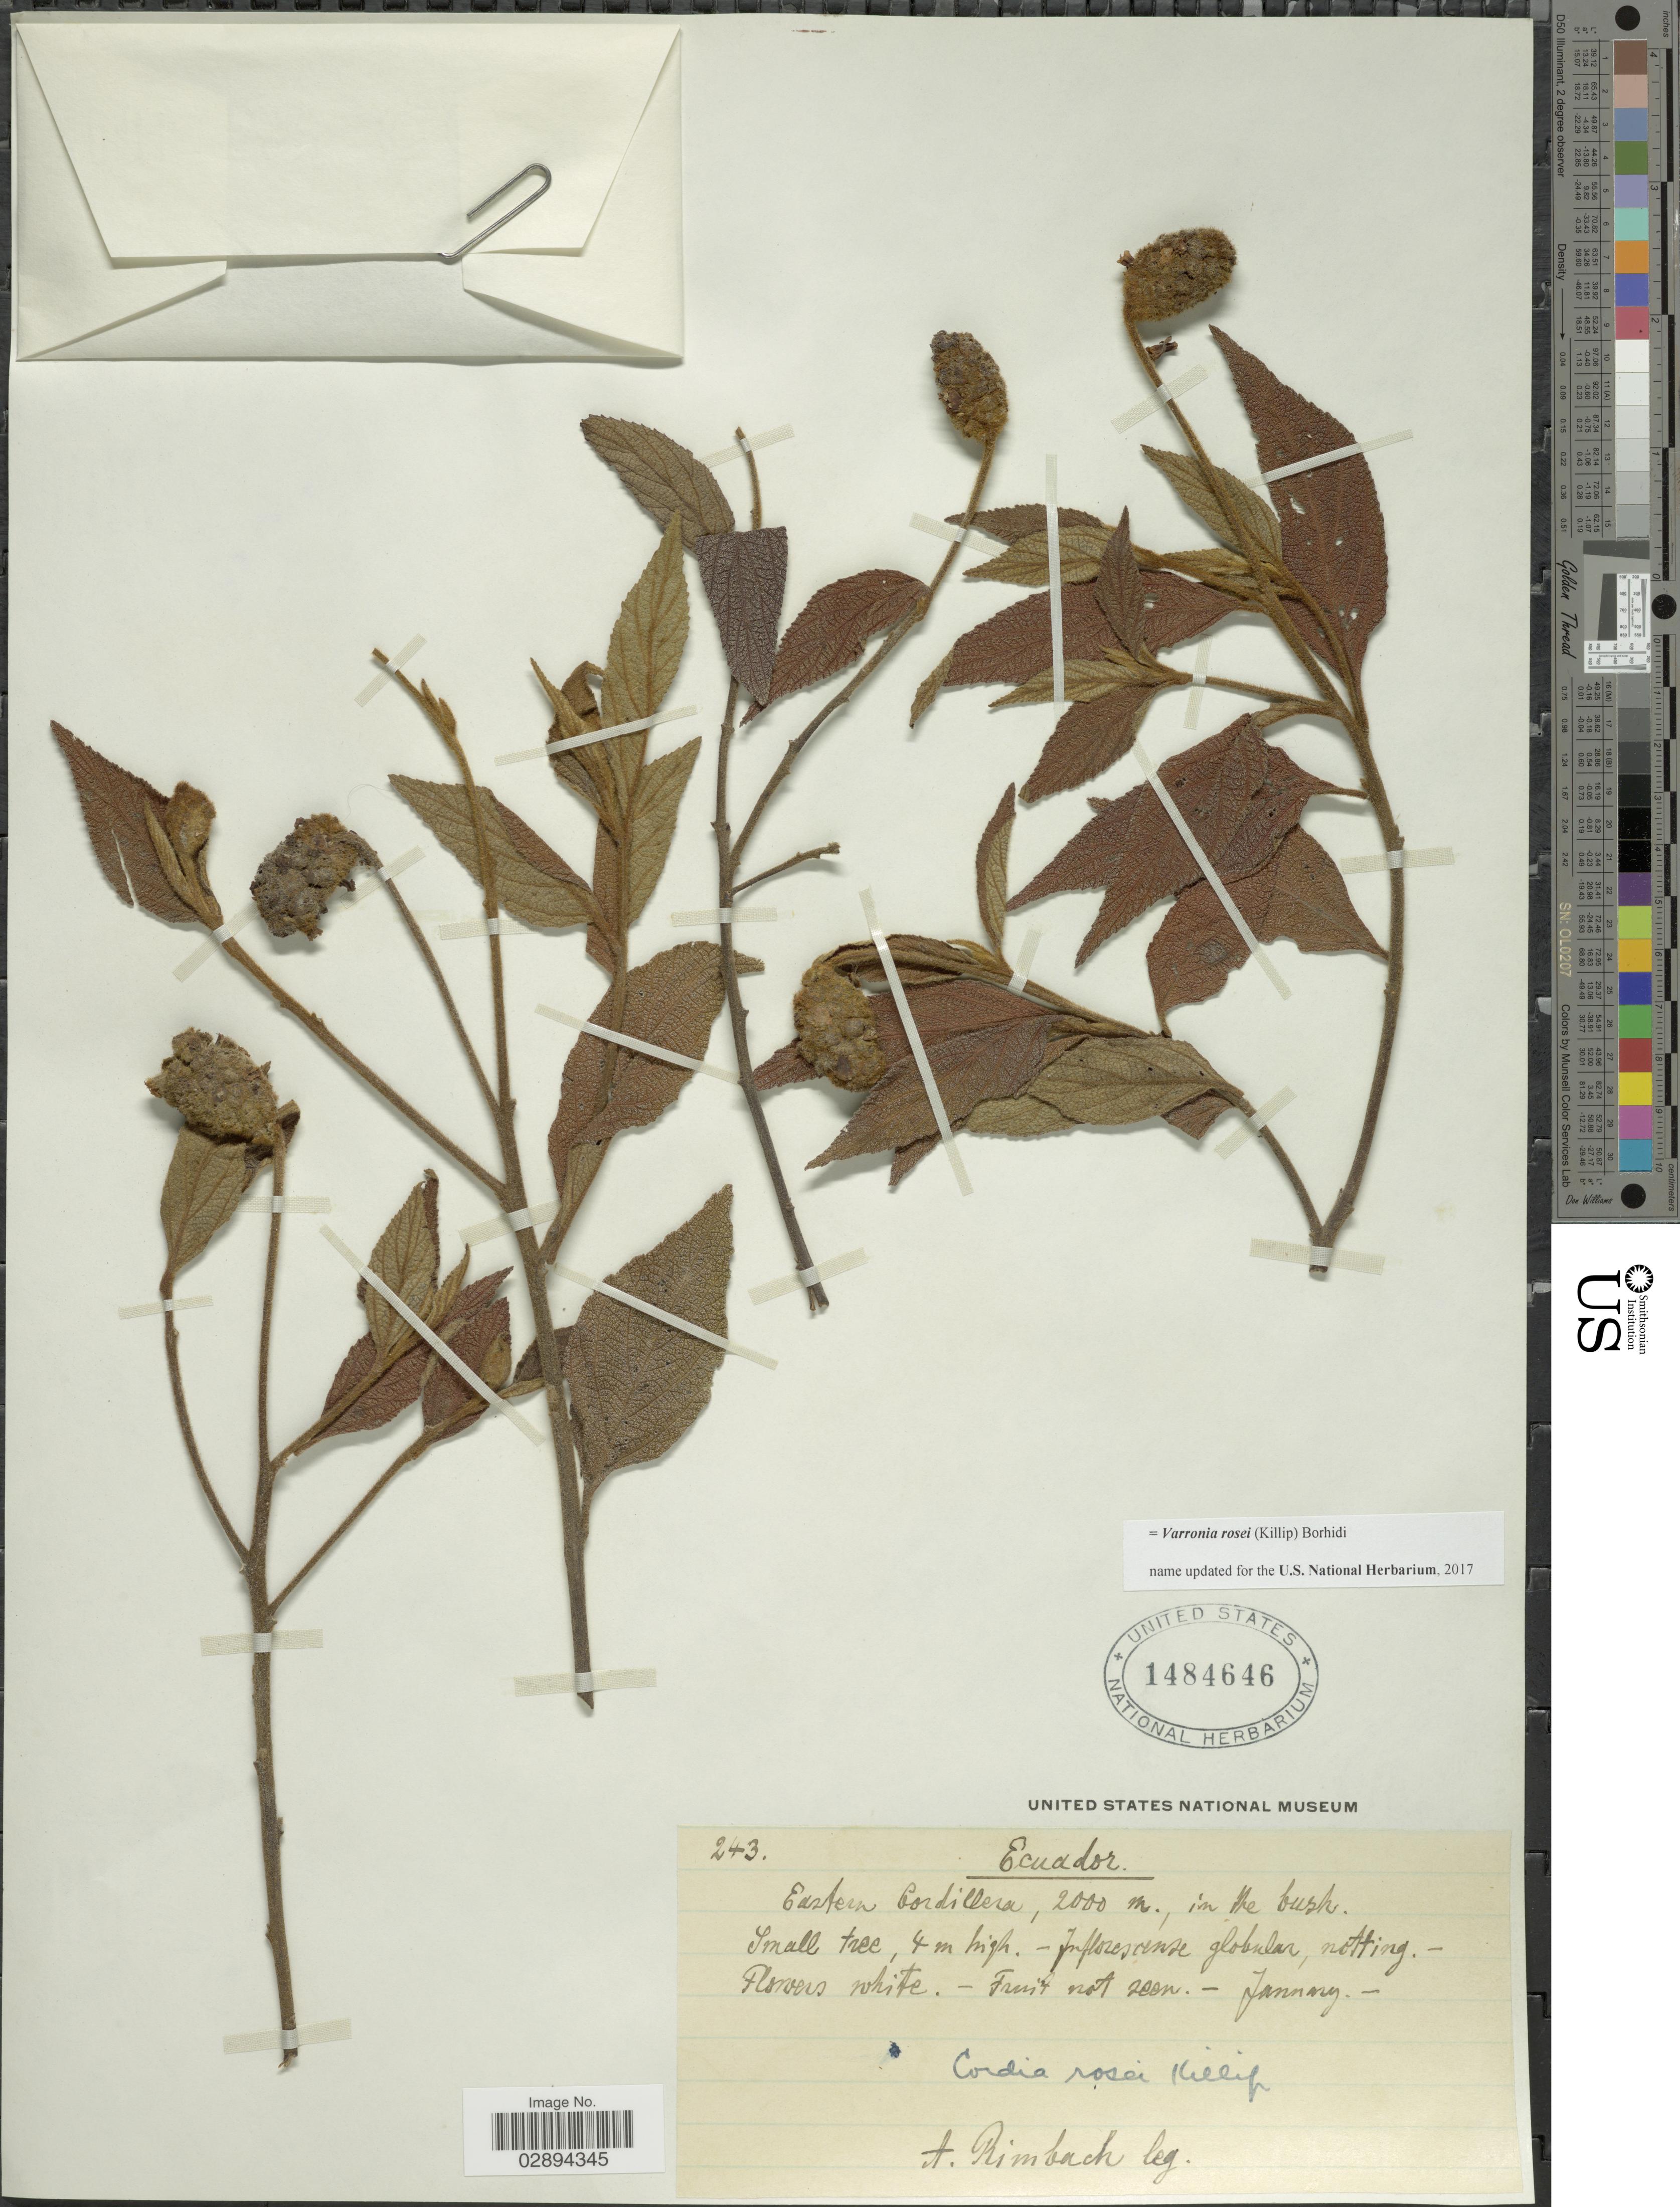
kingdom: Plantae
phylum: Tracheophyta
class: Magnoliopsida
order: Boraginales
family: Cordiaceae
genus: Varronia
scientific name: Varronia rosei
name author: (Killip) Borhidi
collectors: A. Rimbach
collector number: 243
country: Ecuador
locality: Eastern Cordillera.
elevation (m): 2000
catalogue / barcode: US 1484646